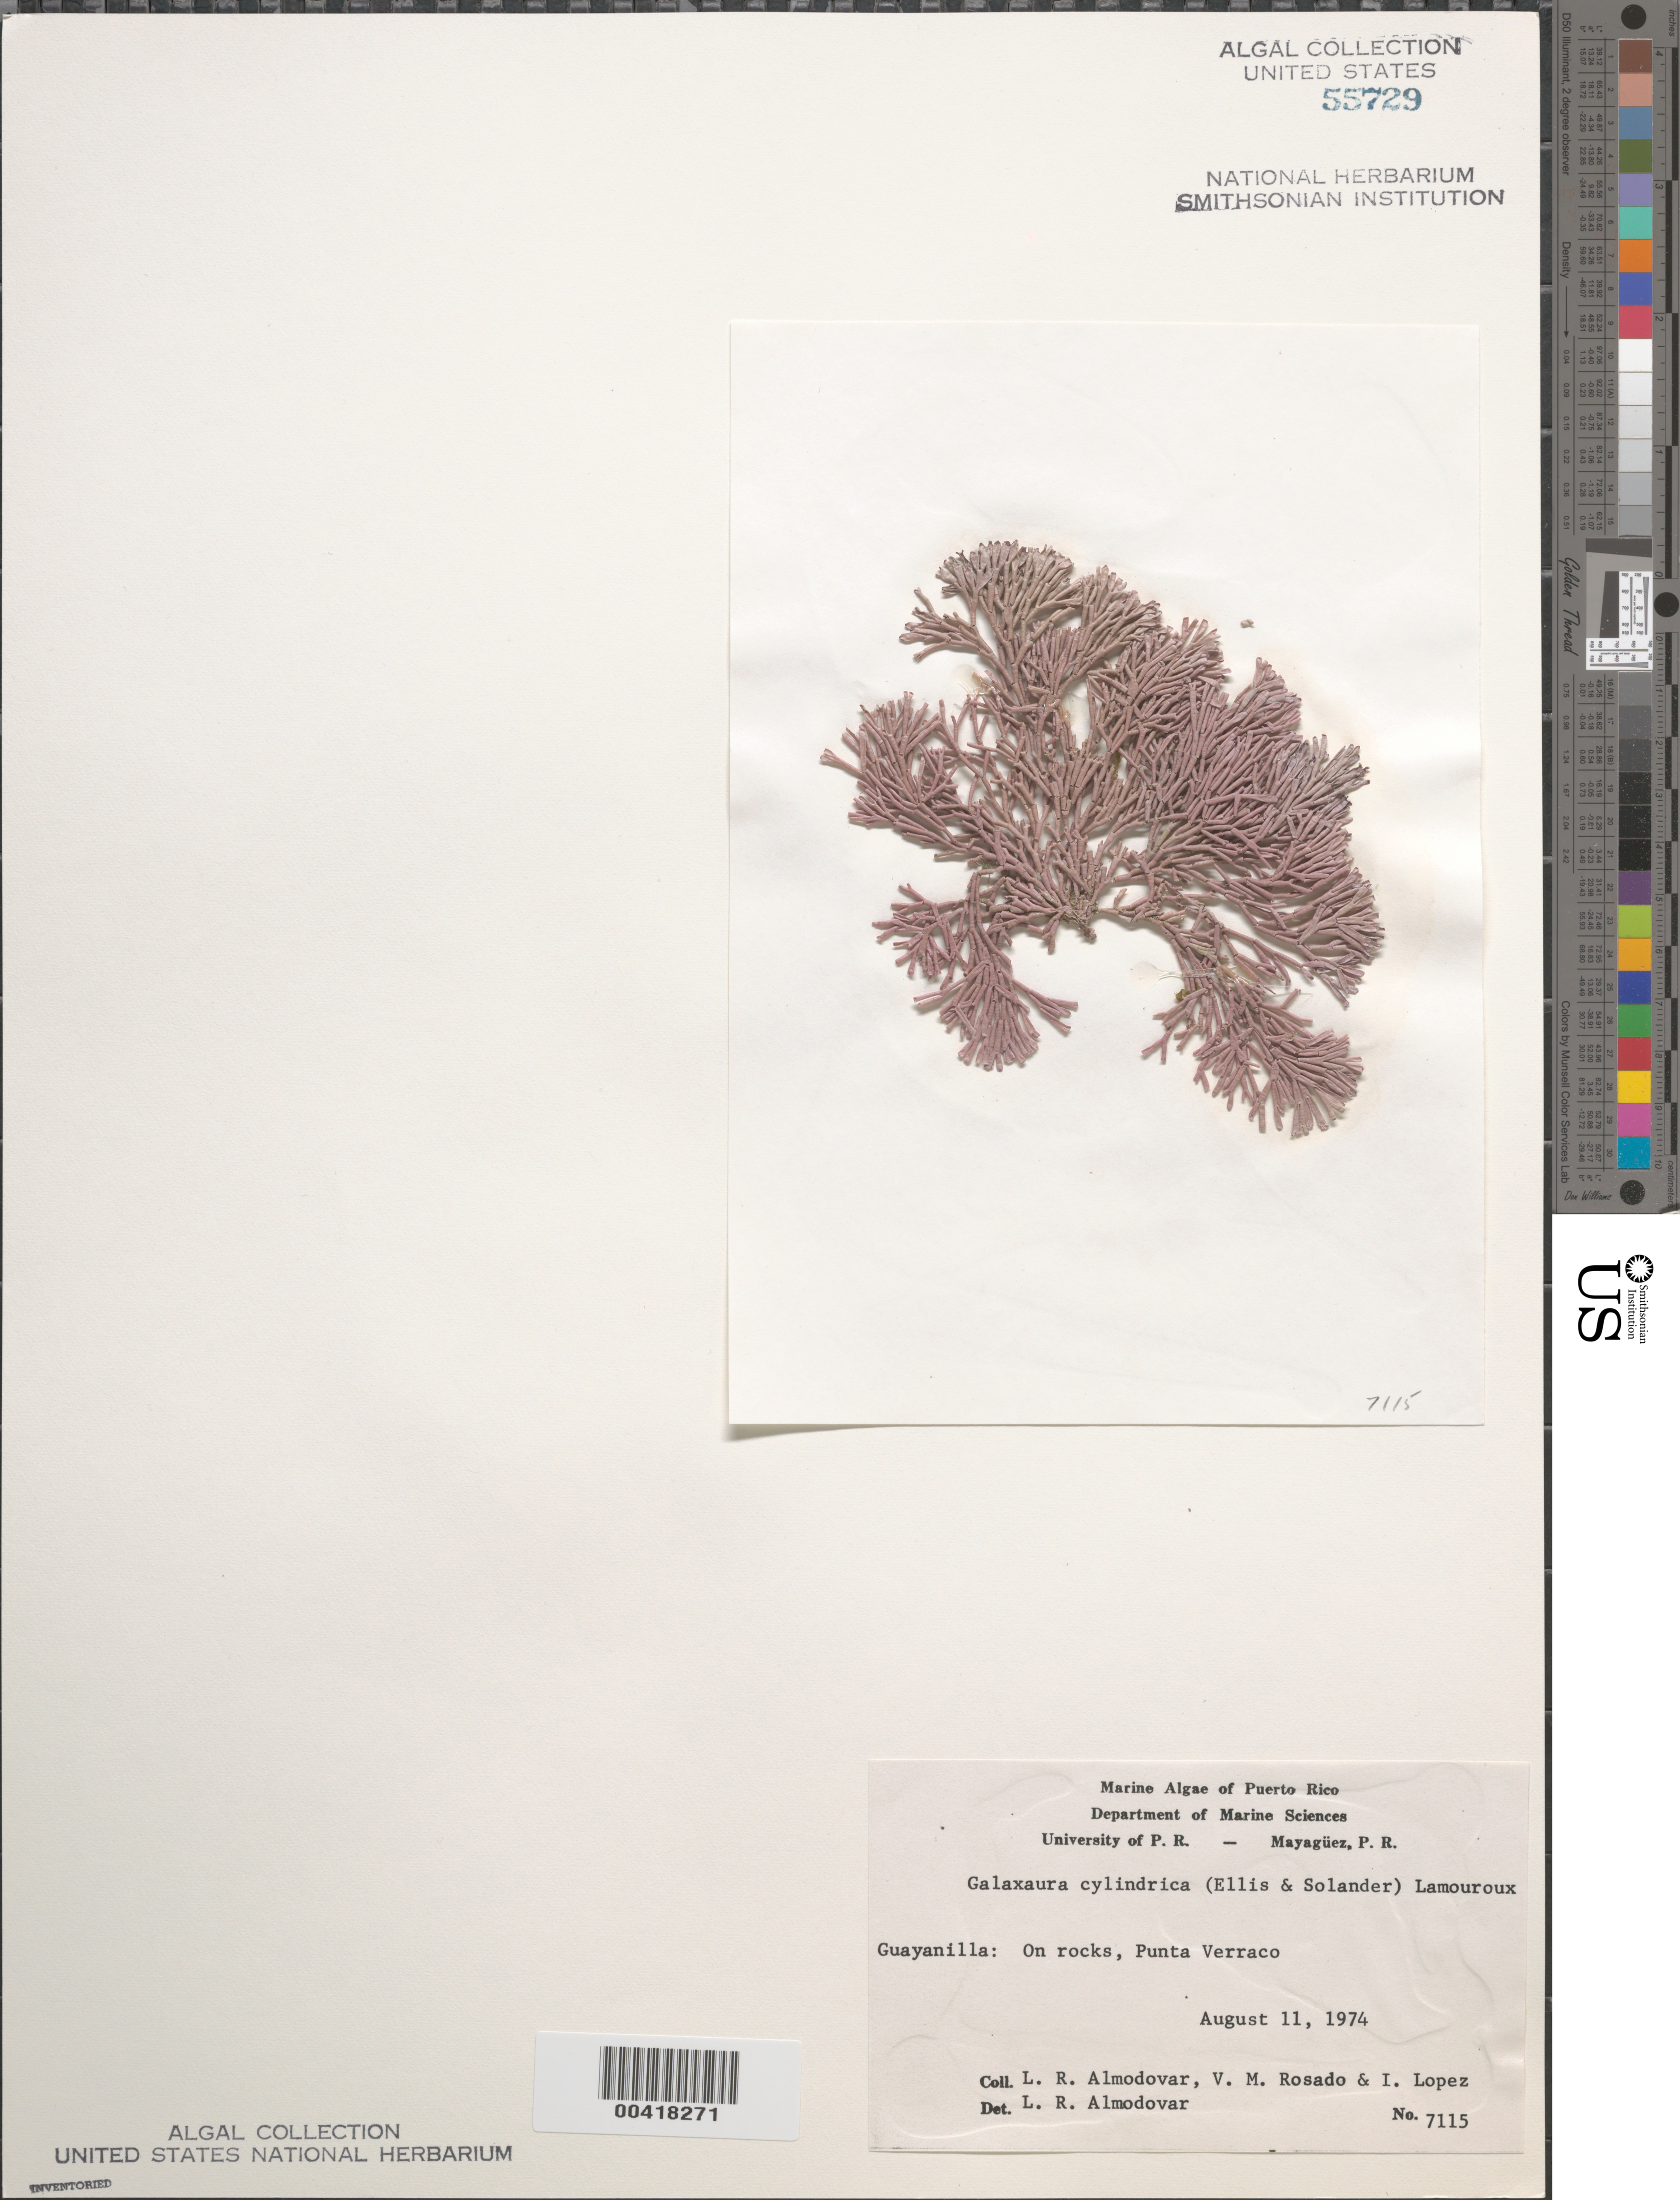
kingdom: Plantae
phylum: Rhodophyta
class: Florideophyceae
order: Nemaliales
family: Galaxauraceae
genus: Galaxaura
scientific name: Galaxaura rugosa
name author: (Ellis & Sol.) J.V.Lamouroux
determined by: Algae name updating Project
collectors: L. Almodovar, V. Rosado & I. Lopéz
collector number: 7115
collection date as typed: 11 Aug 1974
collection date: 1974-08-11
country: Puerto Rico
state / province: Guayanilla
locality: Punta verraco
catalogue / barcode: US 55729